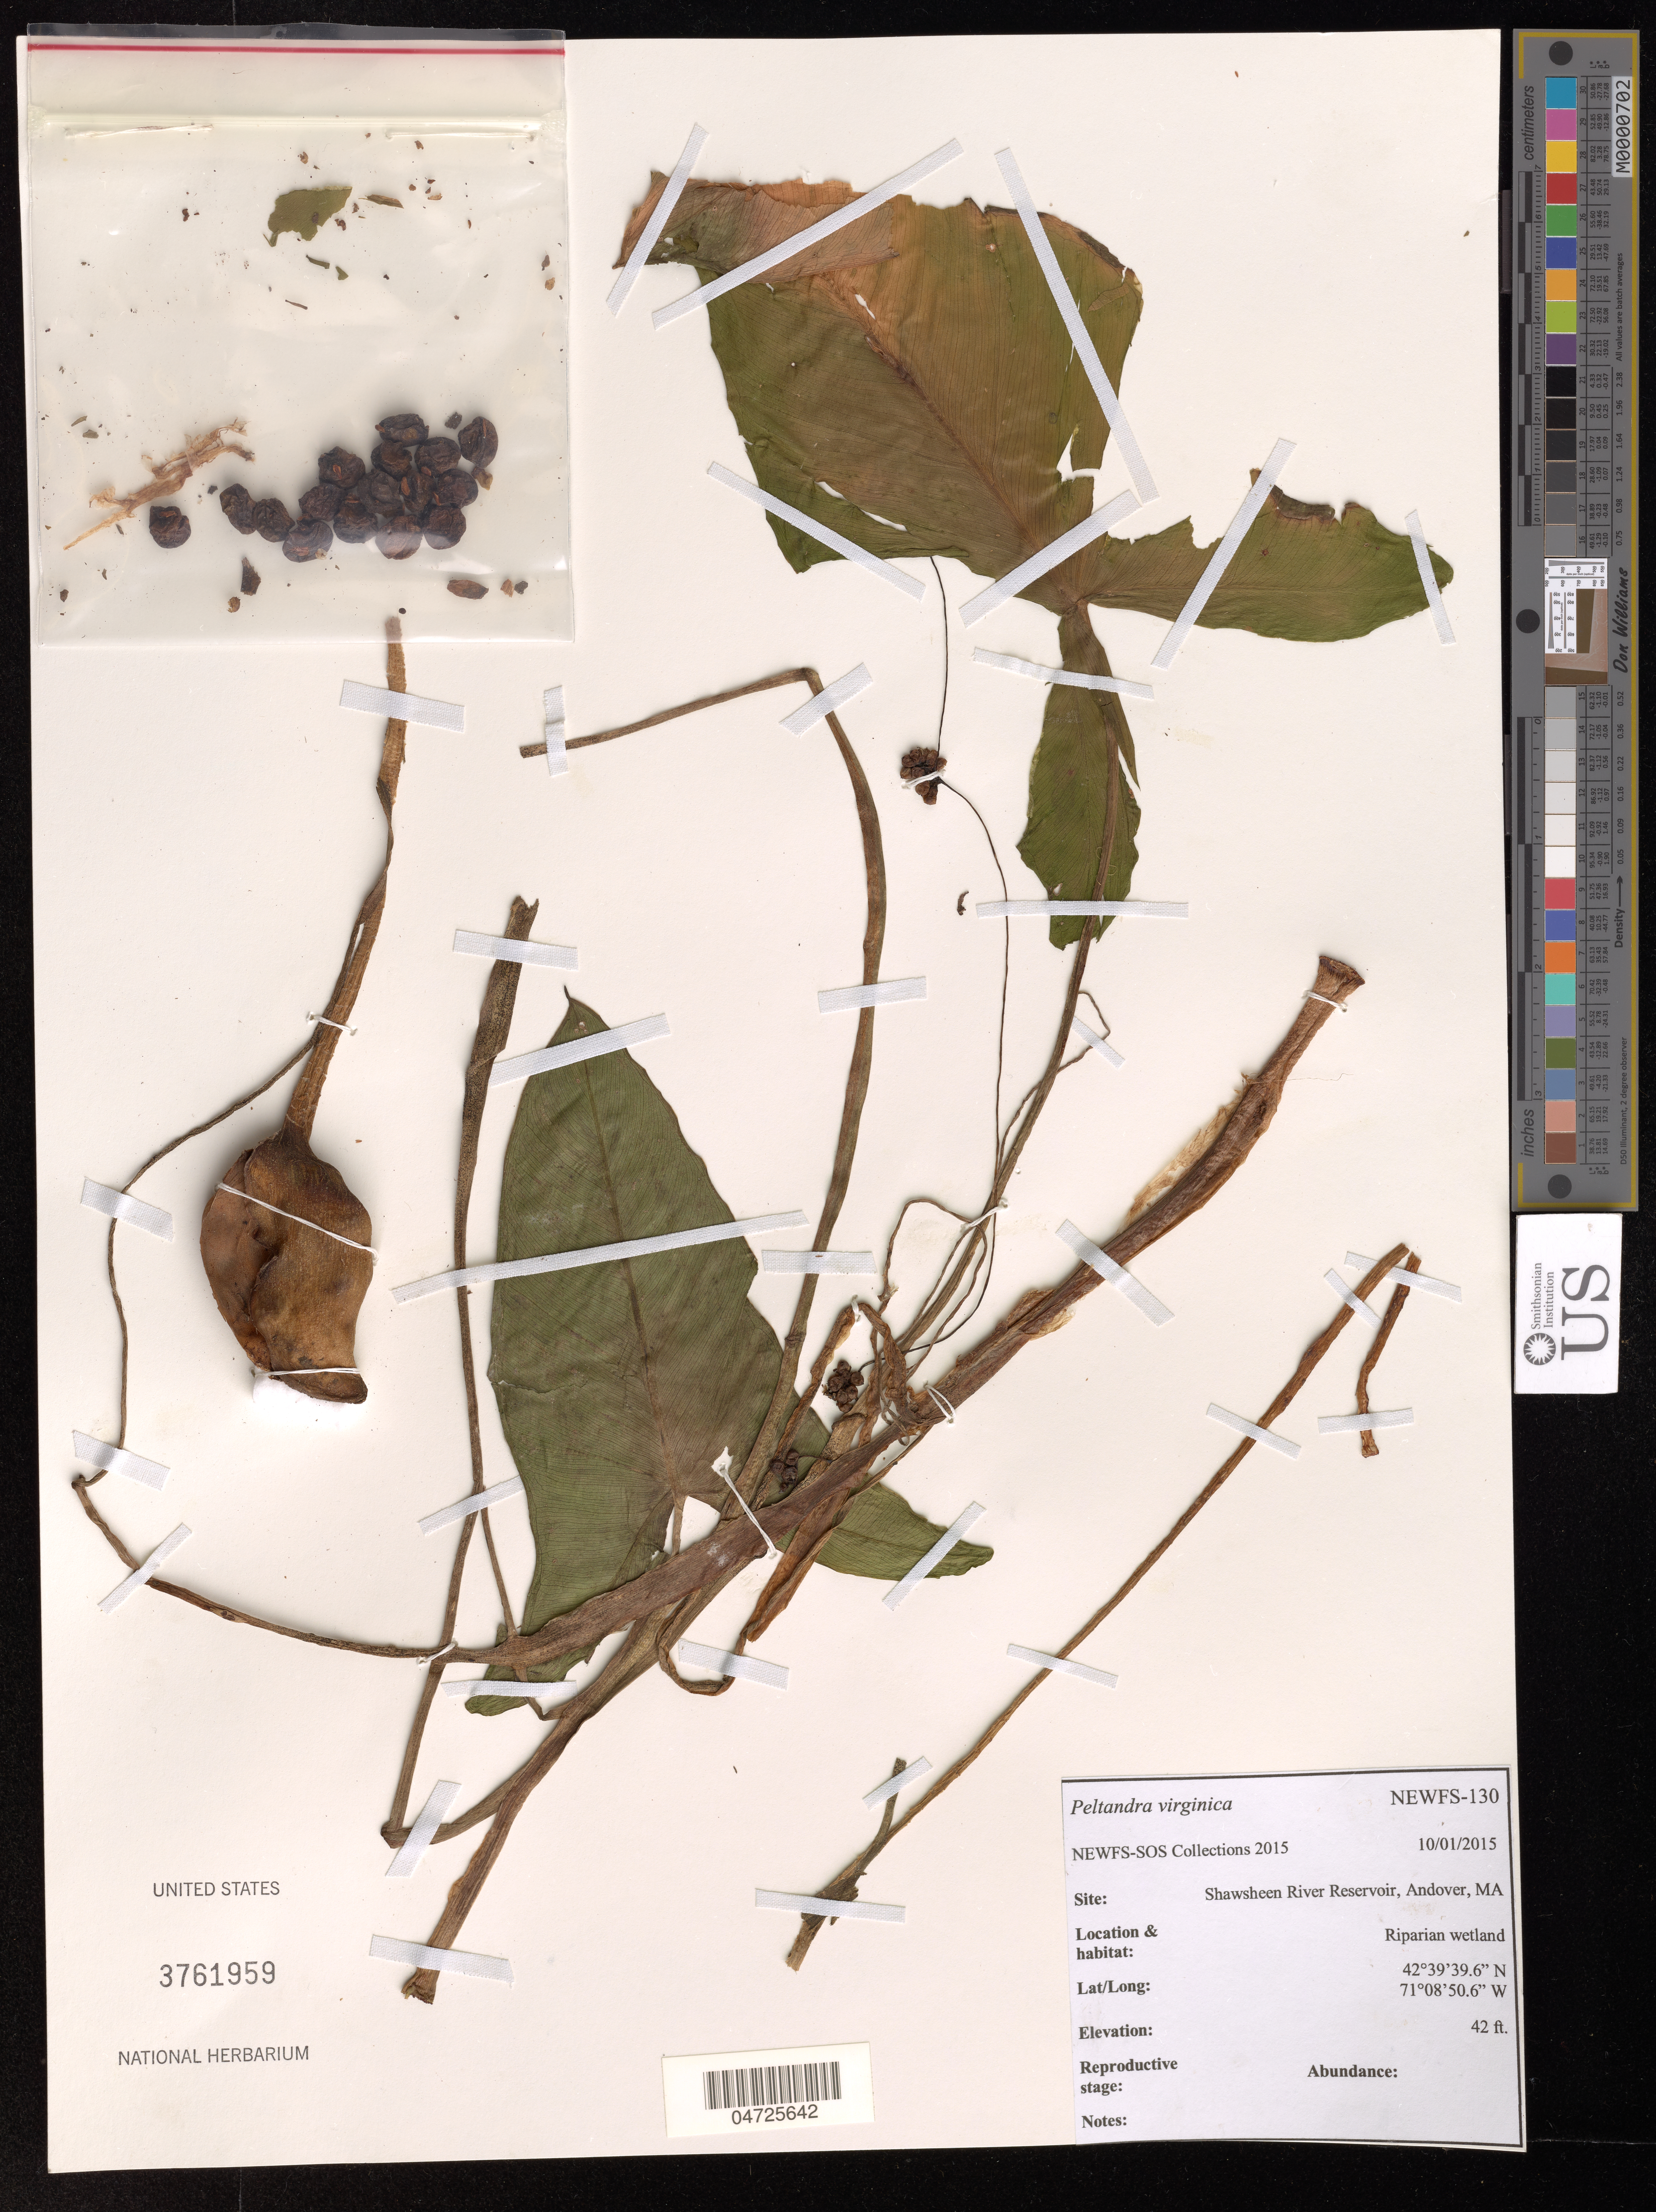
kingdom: Plantae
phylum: Tracheophyta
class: Liliopsida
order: Alismatales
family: Araceae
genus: Peltandra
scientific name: Peltandra virginica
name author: (L.) Schott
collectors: NEWFS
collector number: NEWFS-130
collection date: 2015-10-01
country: United States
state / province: Massachusetts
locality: Shawsheen River Reservoir, Andover.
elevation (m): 13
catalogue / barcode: US 3761959